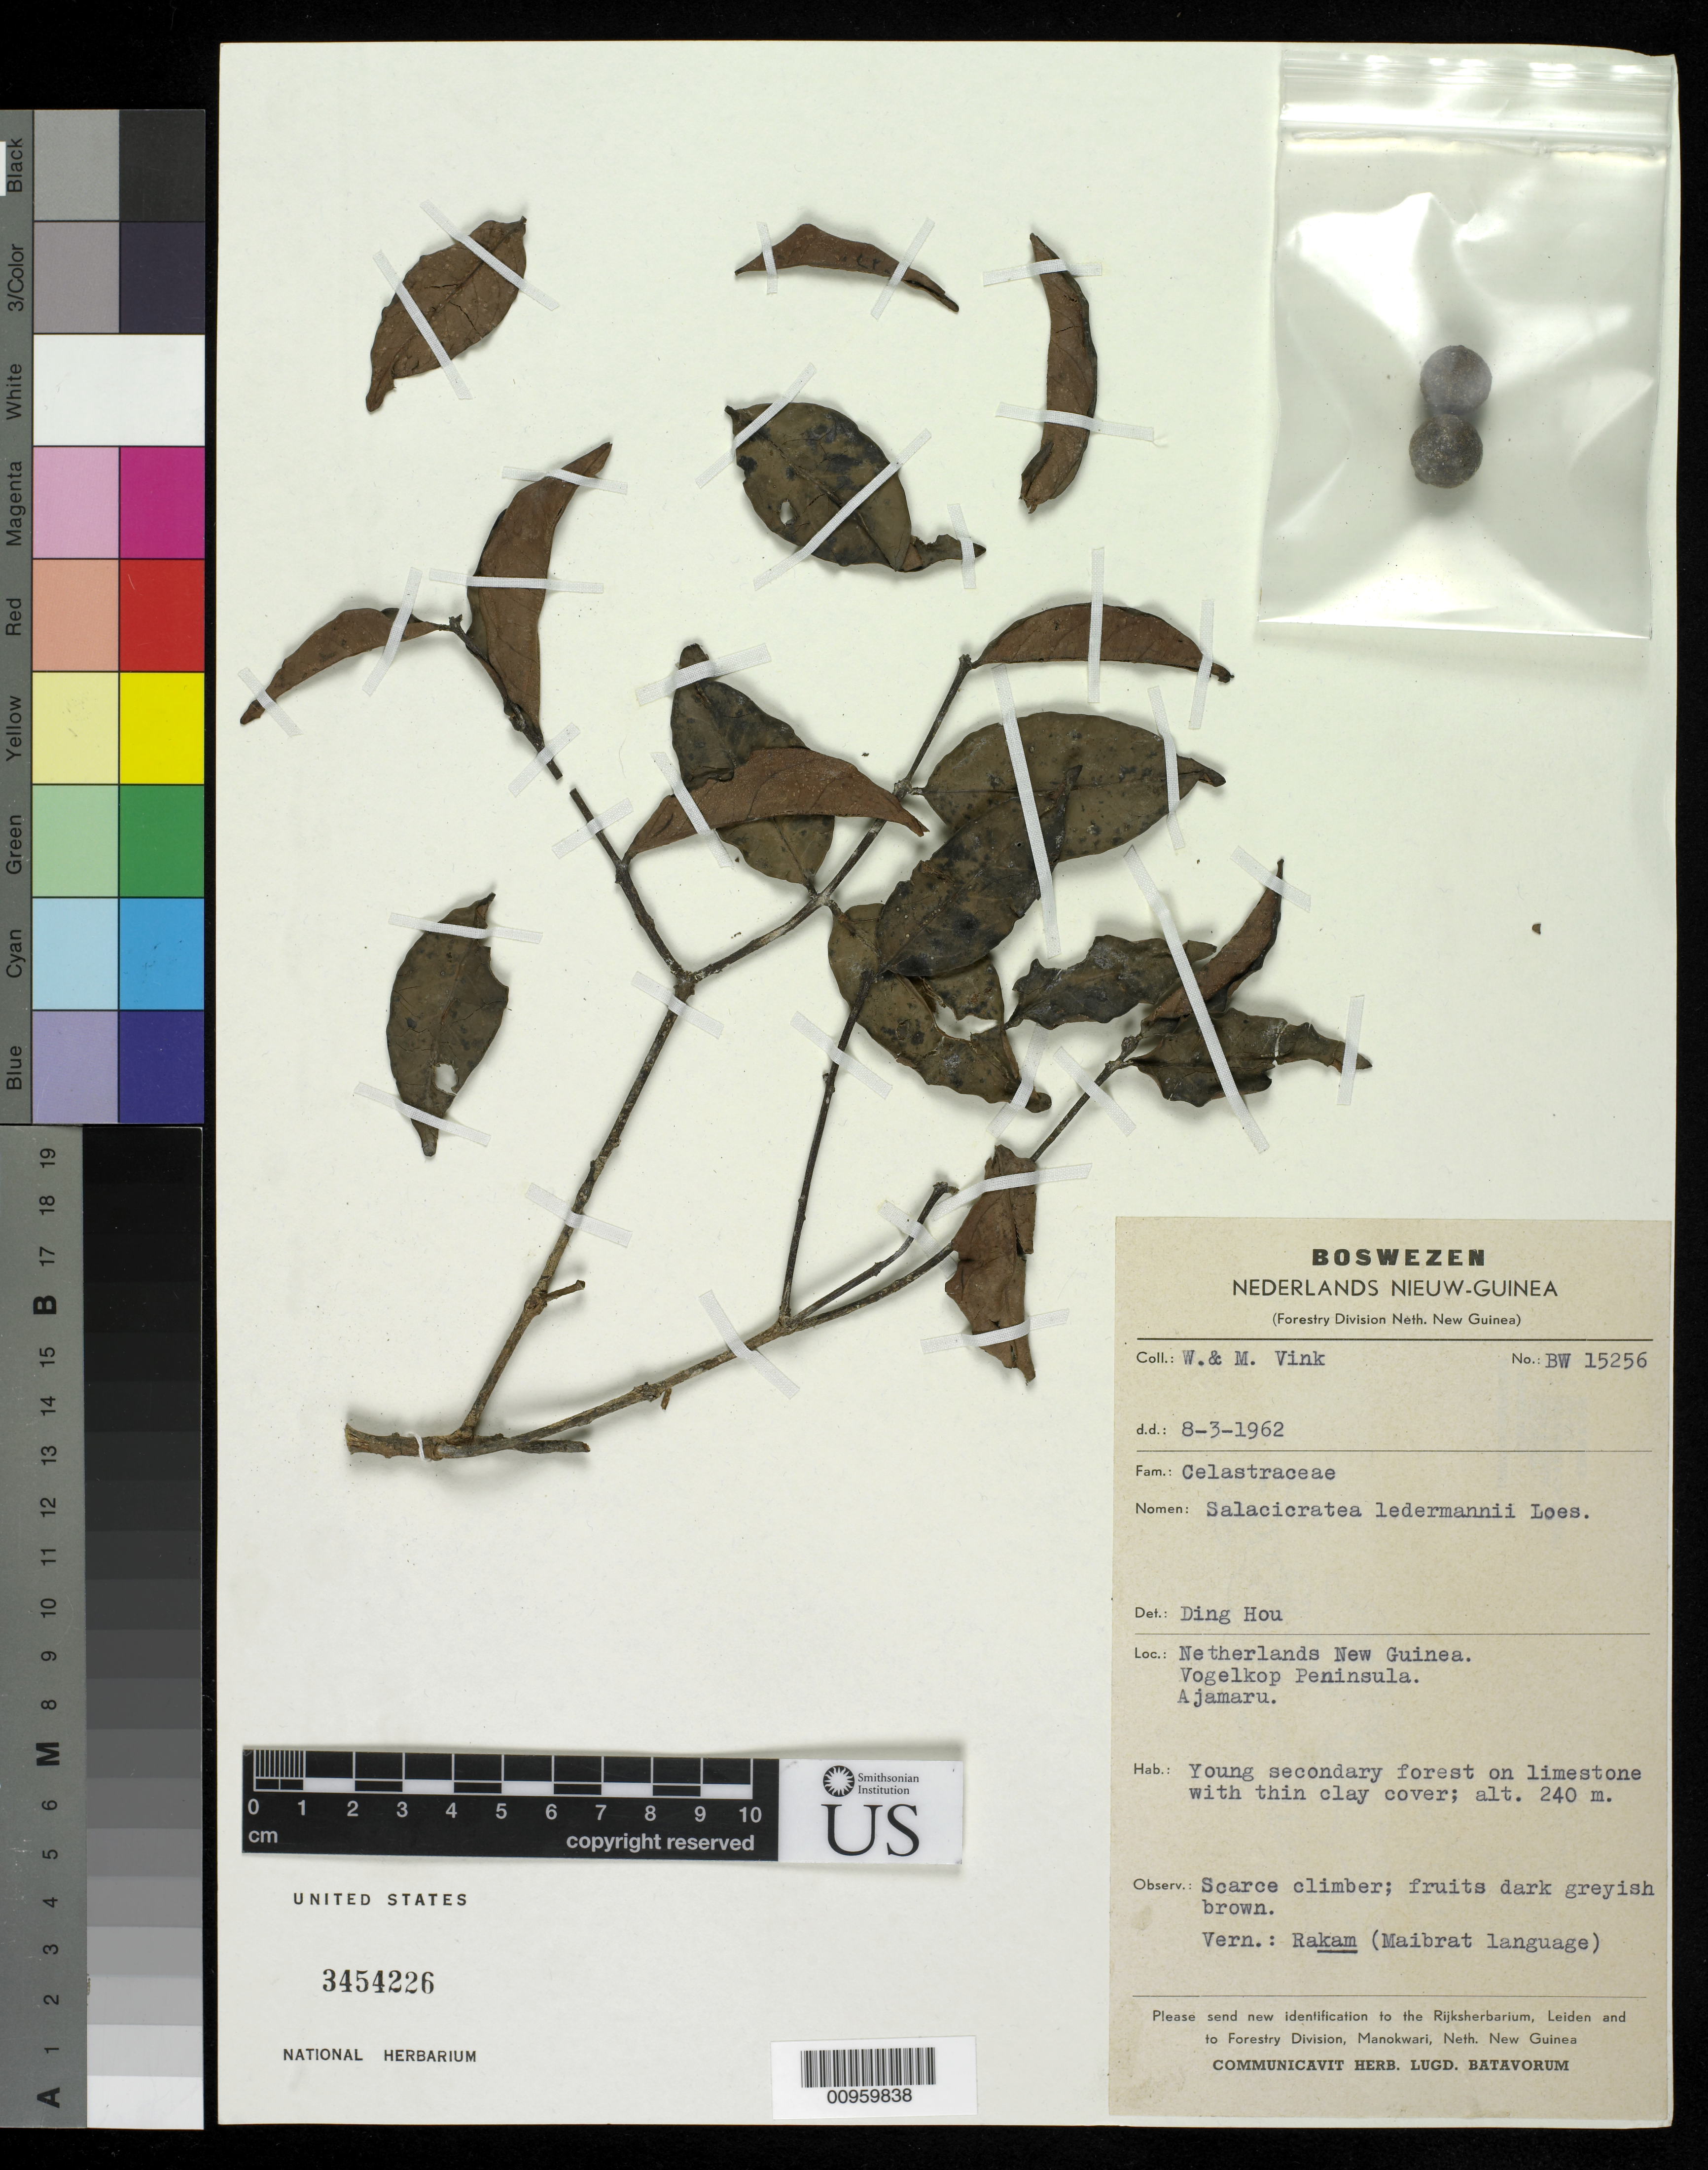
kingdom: Plantae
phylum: Tracheophyta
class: Magnoliopsida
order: Celastrales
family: Celastraceae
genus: Salacia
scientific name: Salacia ledermannii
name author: (Loes. ex Harms) Ding Hou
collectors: W. Vink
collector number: BW 15256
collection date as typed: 08 Mar 1962 or 03 Aug 1962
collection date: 1962-03-08 or 1962-08-03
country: Indonesia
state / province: Papua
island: New Guinea I.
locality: Netherlands New Guinea. Vogelkop Peninsula. Ajamaru; on limestone. Irian Jaya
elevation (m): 240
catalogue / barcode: US 3454226